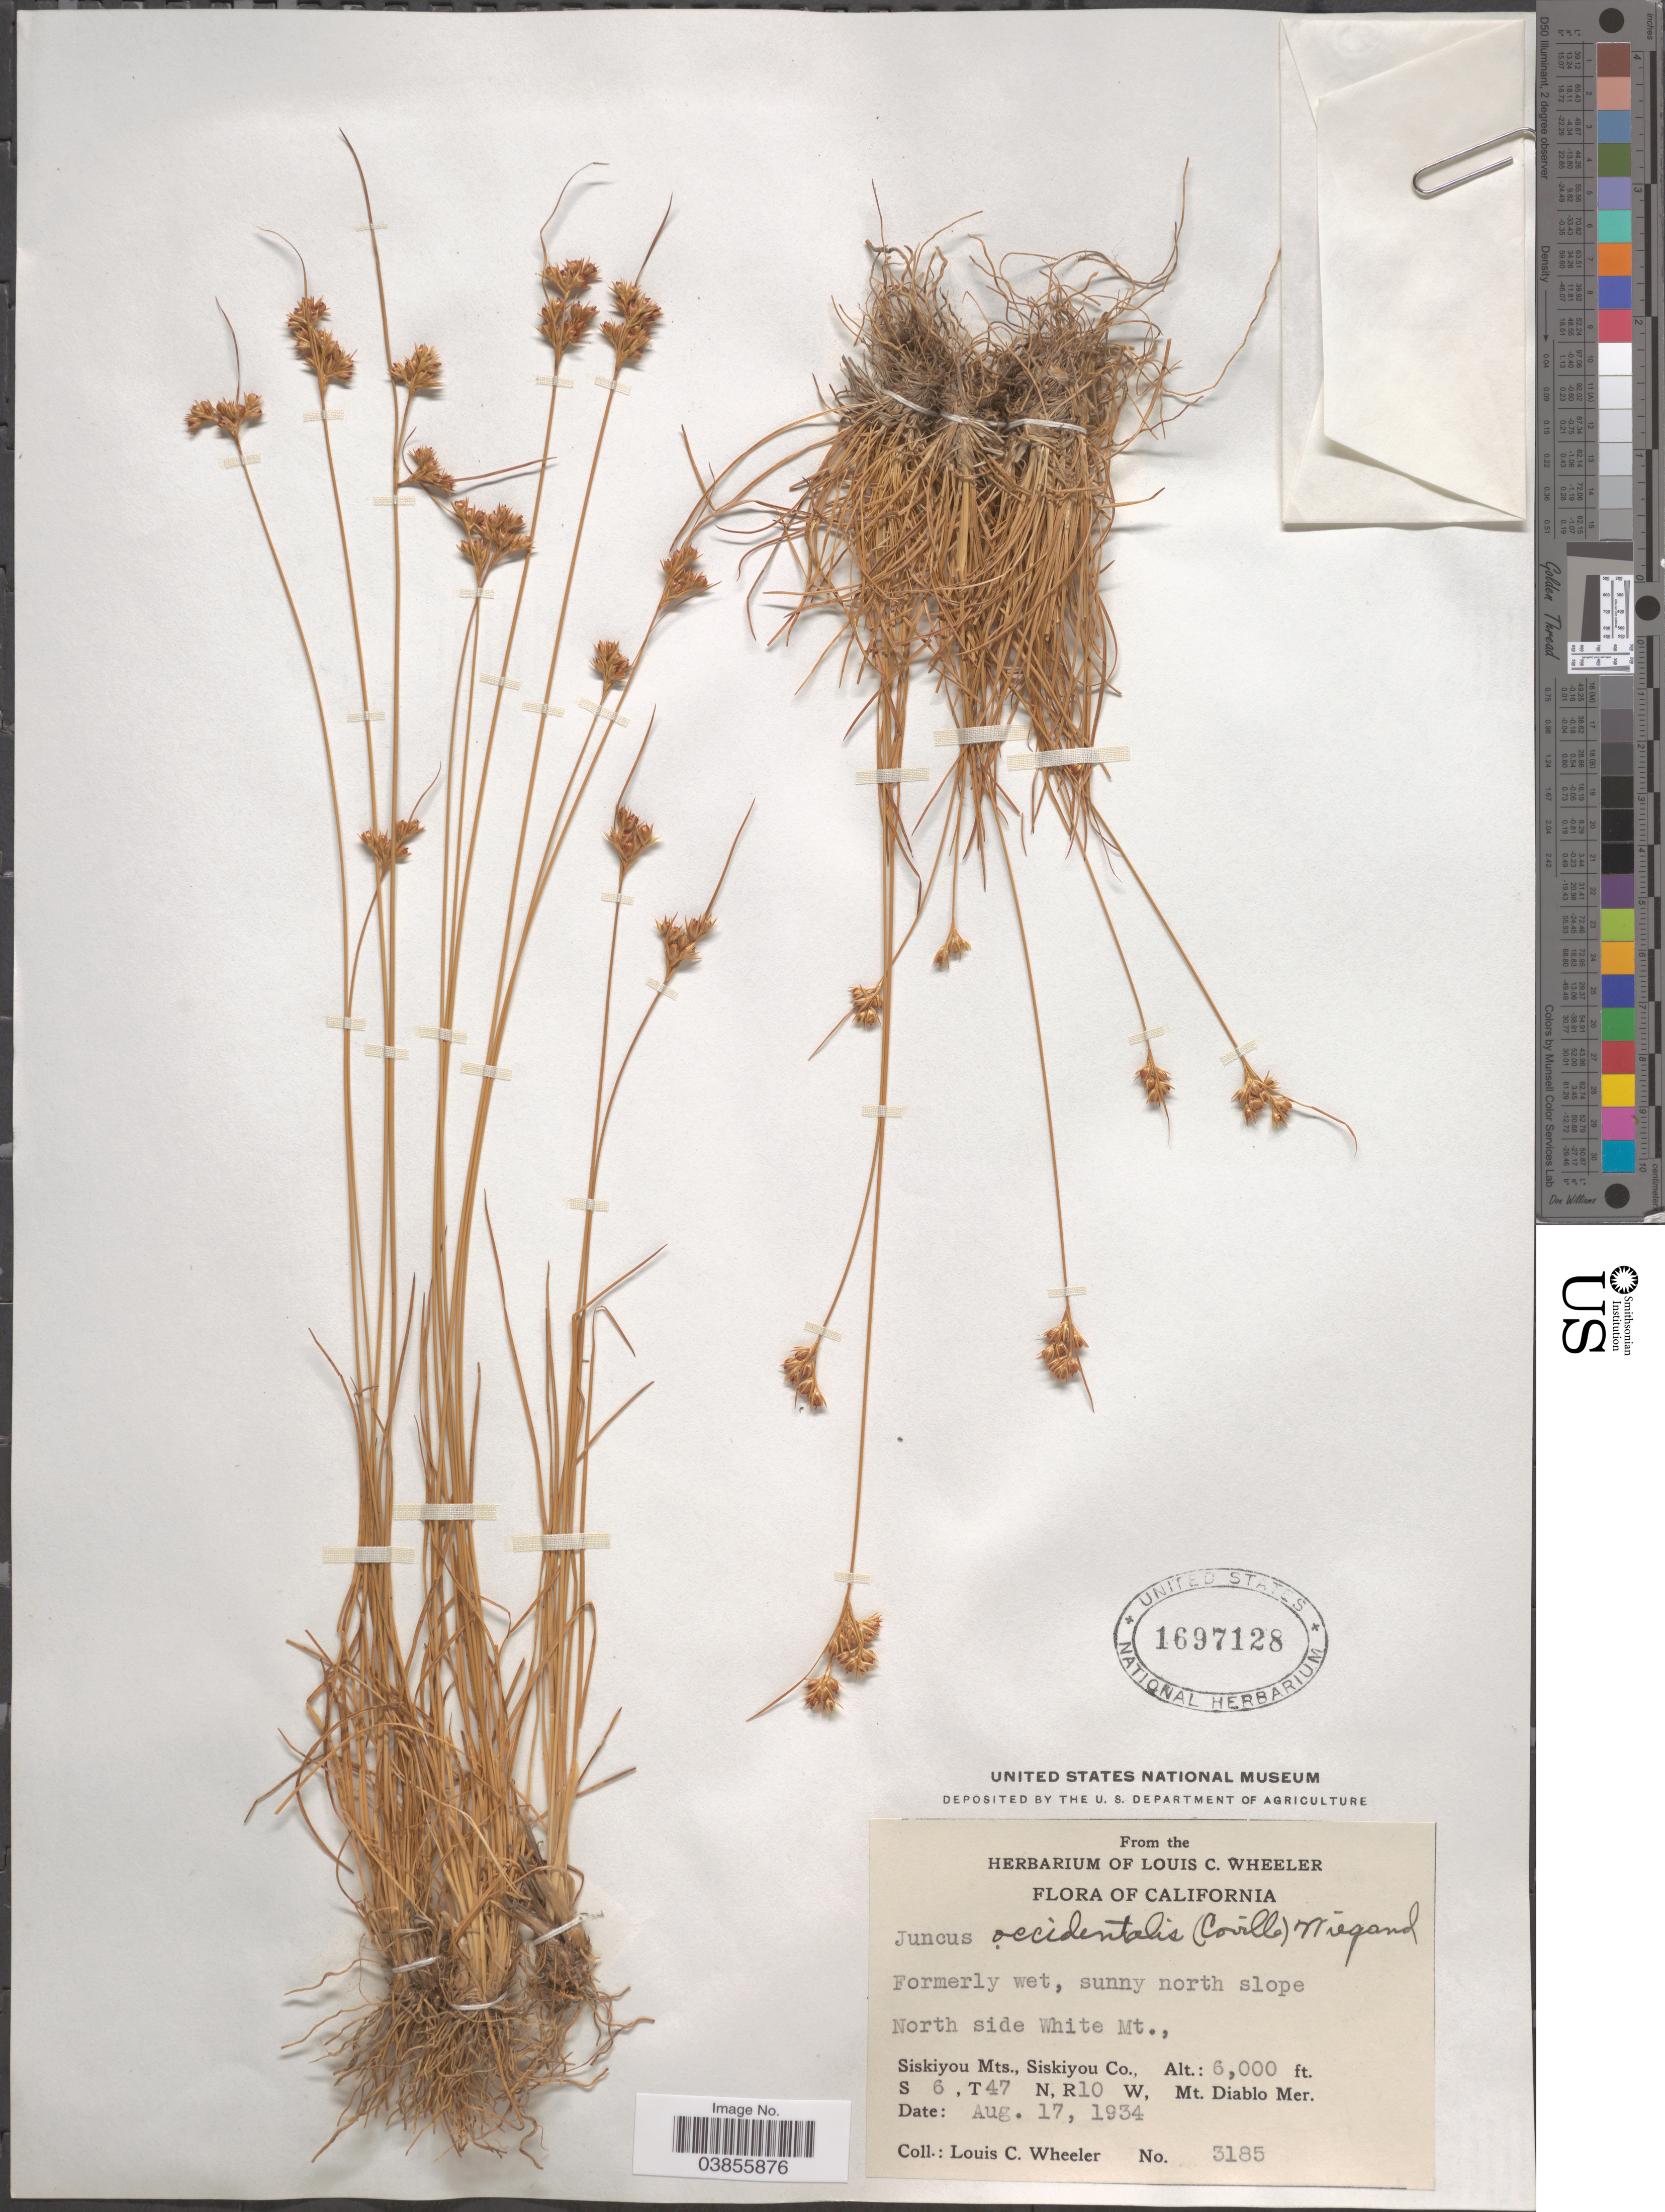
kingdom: Plantae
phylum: Tracheophyta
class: Liliopsida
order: Poales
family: Juncaceae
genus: Juncus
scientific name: Juncus occidentalis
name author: (Coville) Wiegand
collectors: L. C. Wheeler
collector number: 3185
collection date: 1934-08-17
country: United States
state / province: California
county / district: Siskiyou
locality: Sunny north slope. North side White Mt., Siskiyou Mts., Siskiyou Co. S 6, T 447 N, R10 W, Mt. Diablo Mer.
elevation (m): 1829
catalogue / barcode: US 1697128